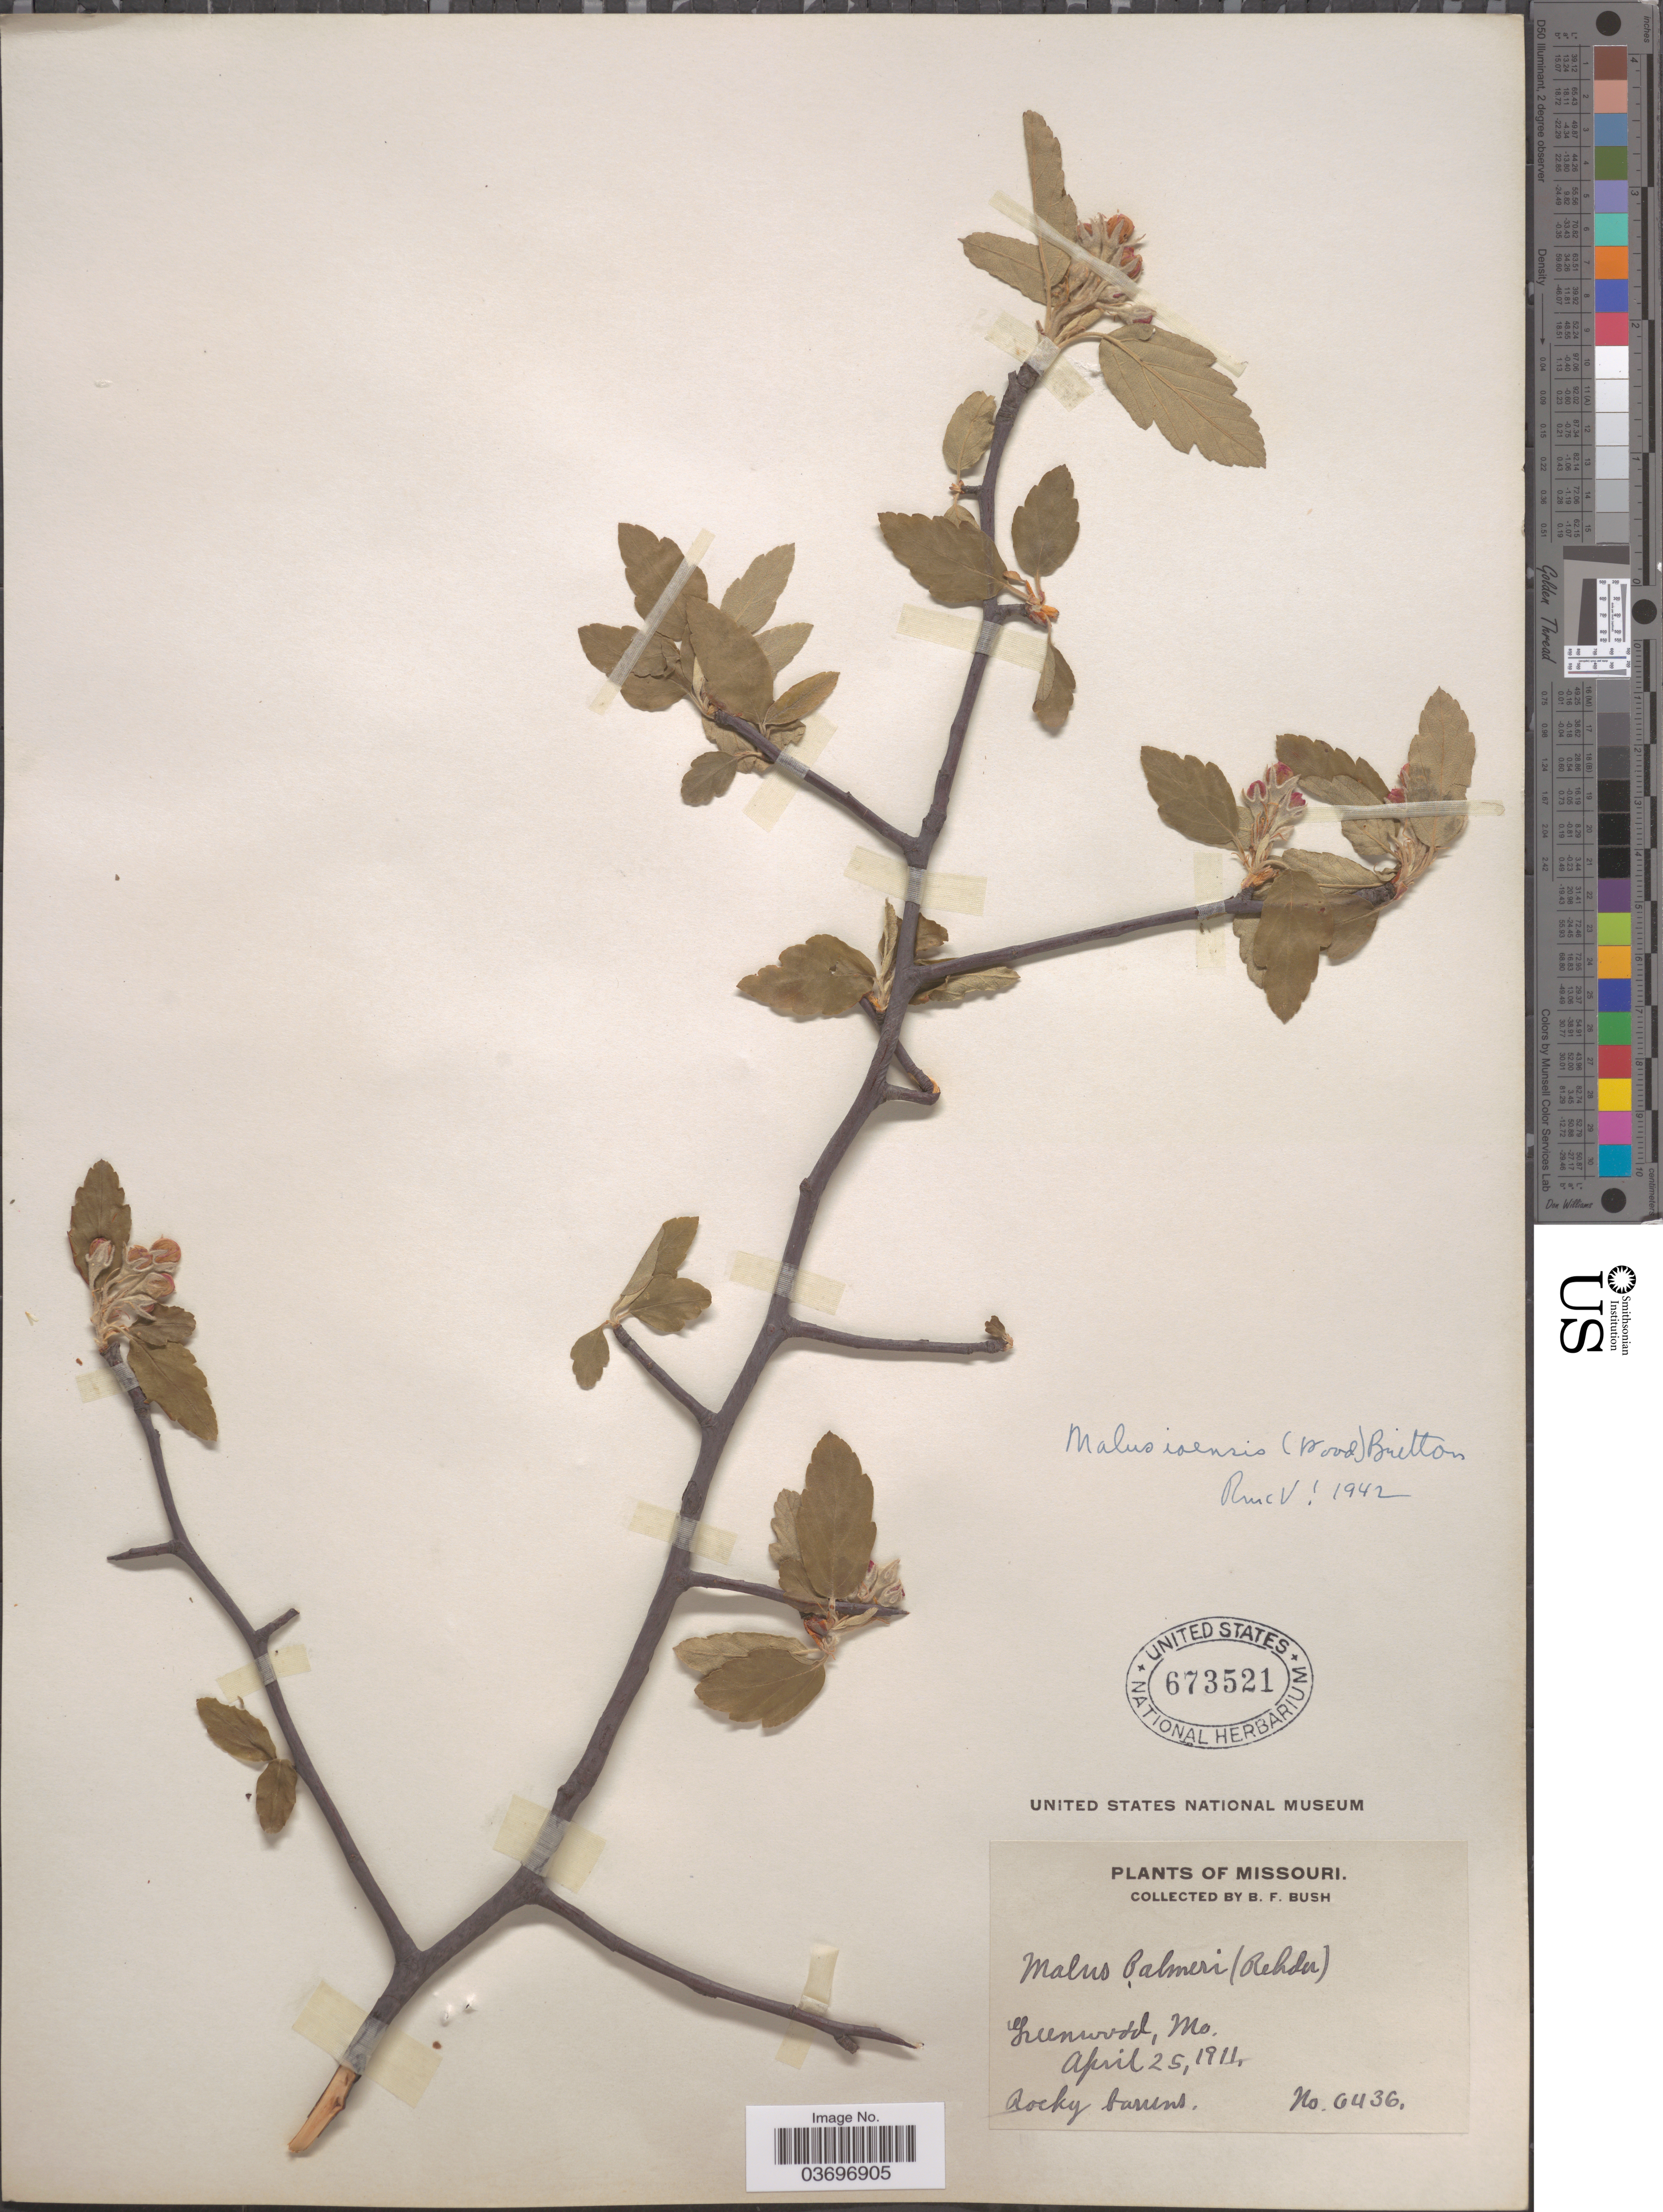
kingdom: Plantae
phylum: Tracheophyta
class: Magnoliopsida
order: Rosales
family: Rosaceae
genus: Malus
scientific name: Malus ioensis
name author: (Alph. Wood) Britton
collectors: B. F. Bush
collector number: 6436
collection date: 1911-04-25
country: United States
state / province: Missouri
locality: Greenwood.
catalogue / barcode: US 673521